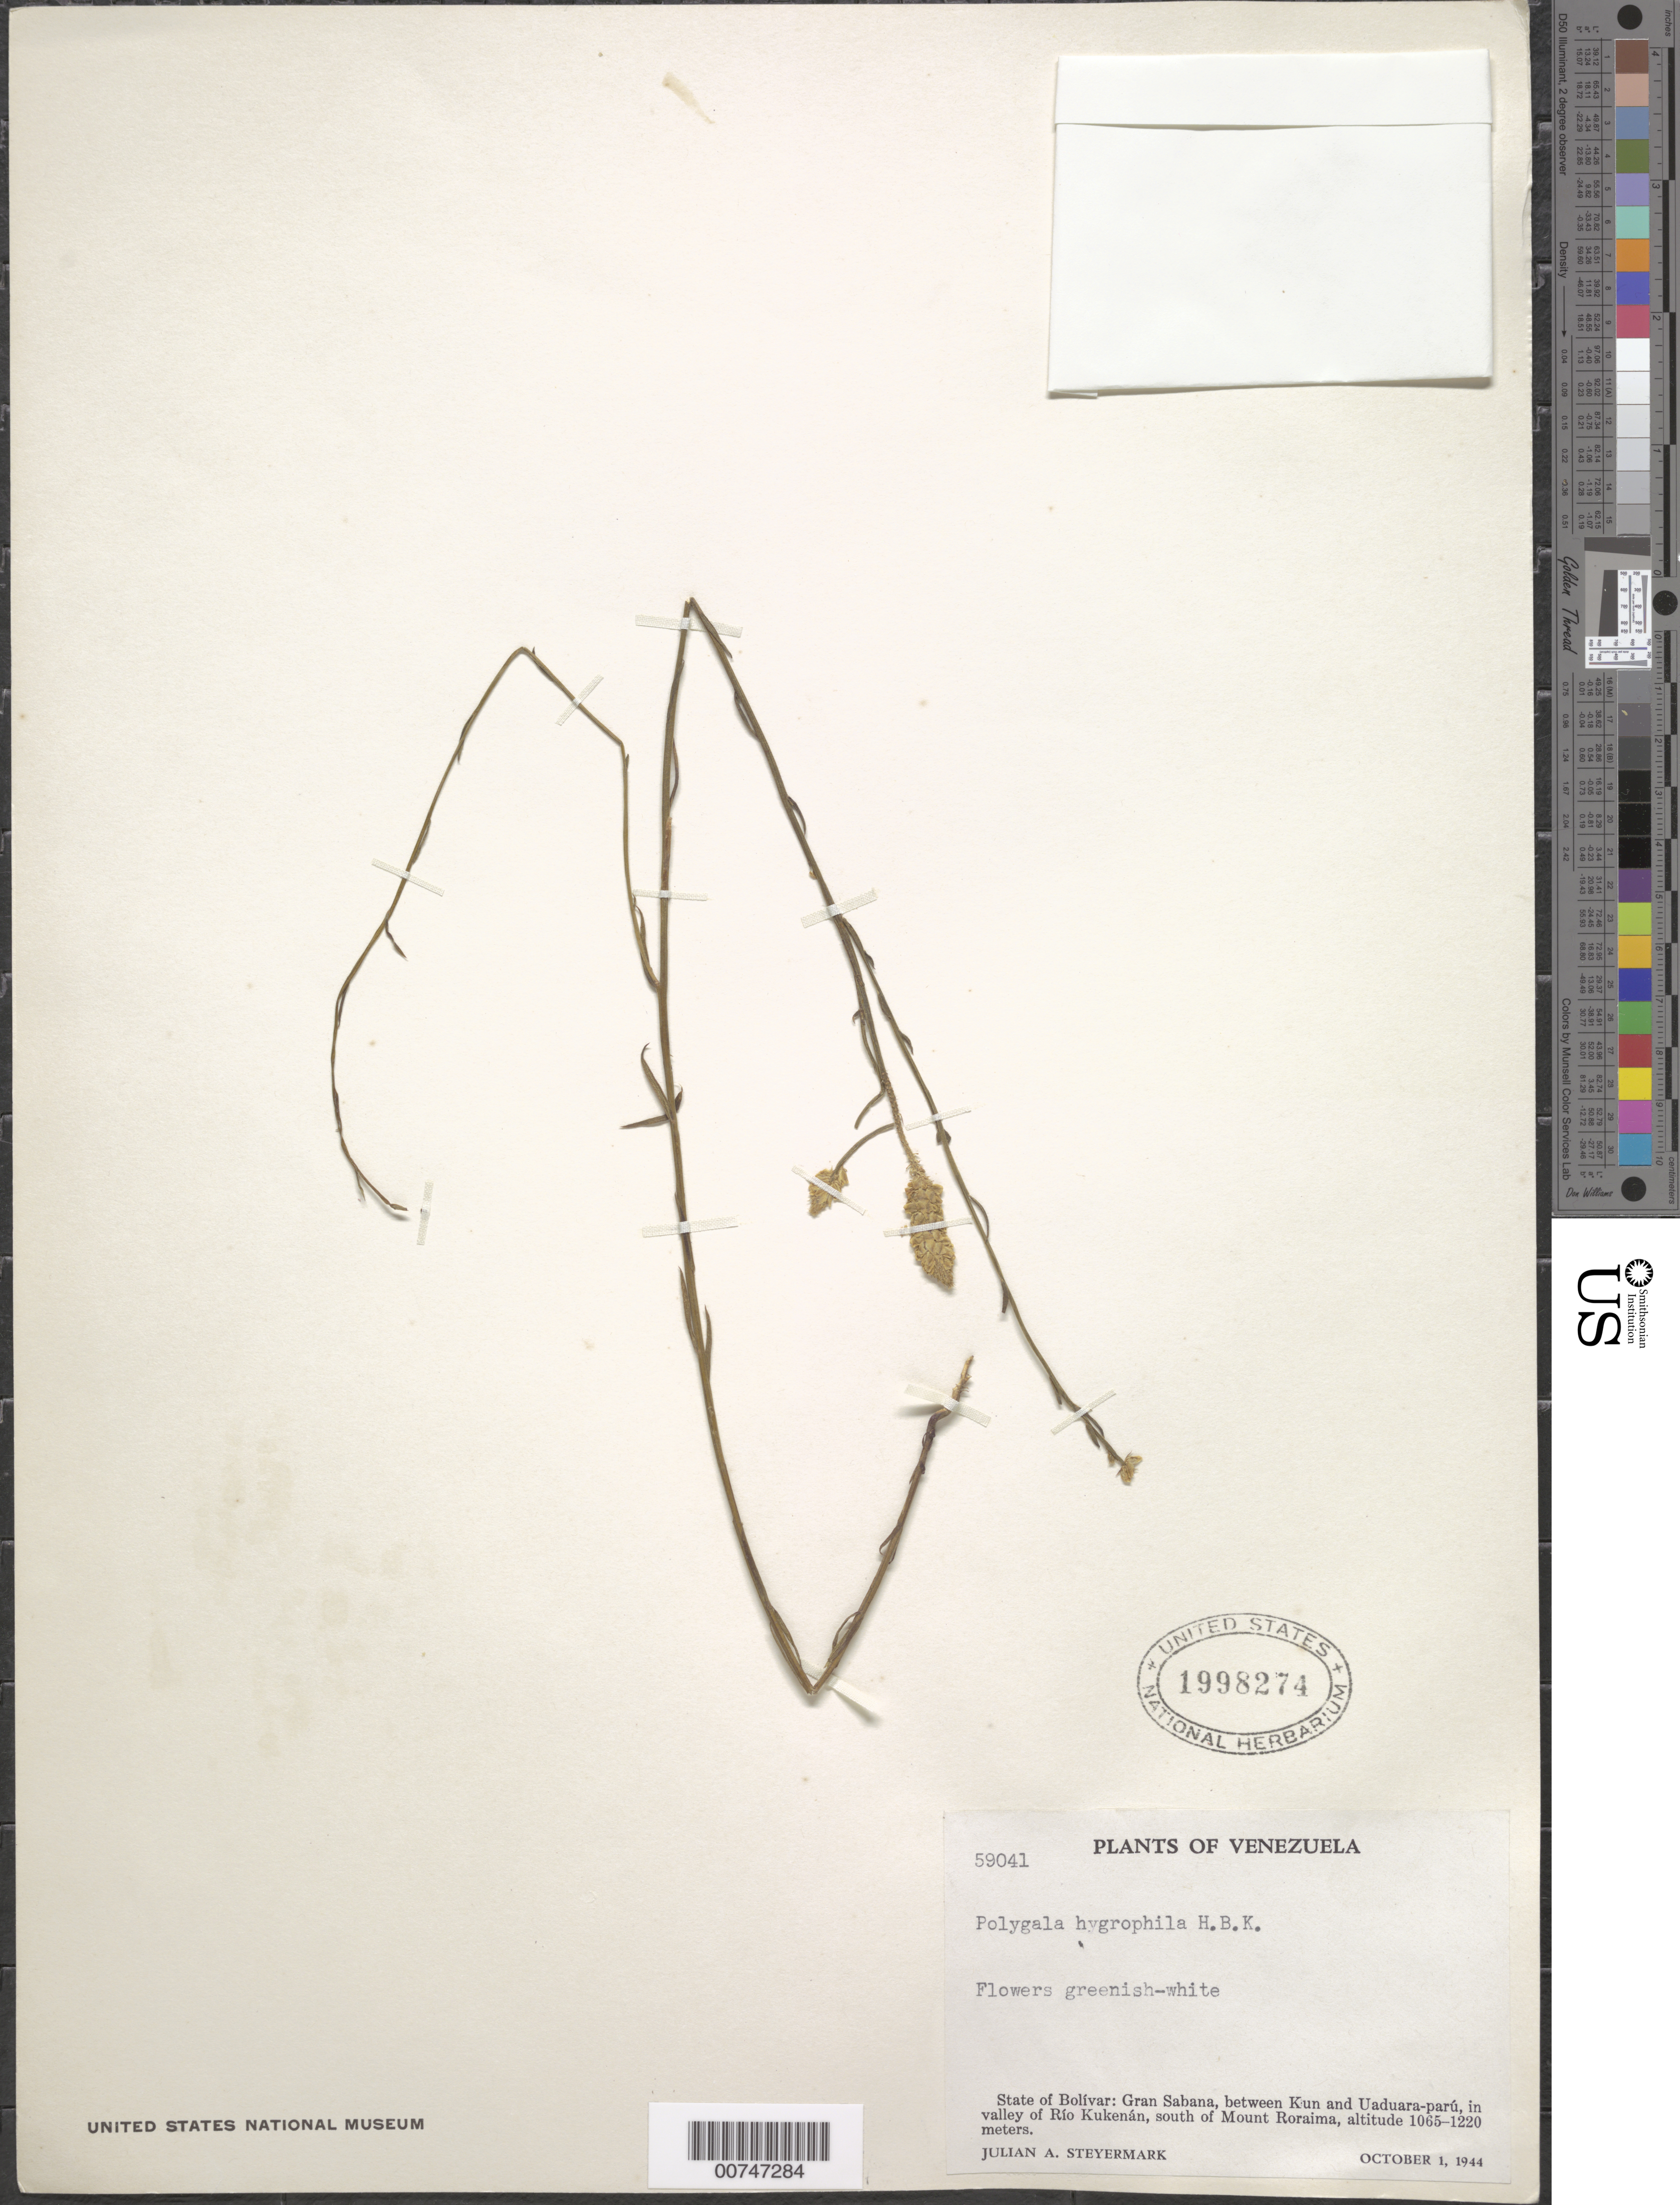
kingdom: Plantae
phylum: Tracheophyta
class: Magnoliopsida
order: Fabales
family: Polygalaceae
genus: Polygala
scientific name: Polygala hygrophila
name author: Kunth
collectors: J. Steyermark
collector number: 59041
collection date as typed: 1-Oct-44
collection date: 1944-10-01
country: Venezuela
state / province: Bolívar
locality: Gran Sabana, between Kun and Uaduara-parú, Río Kukenán Valley, S of Mt. Roraima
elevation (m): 1065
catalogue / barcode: US 1998274